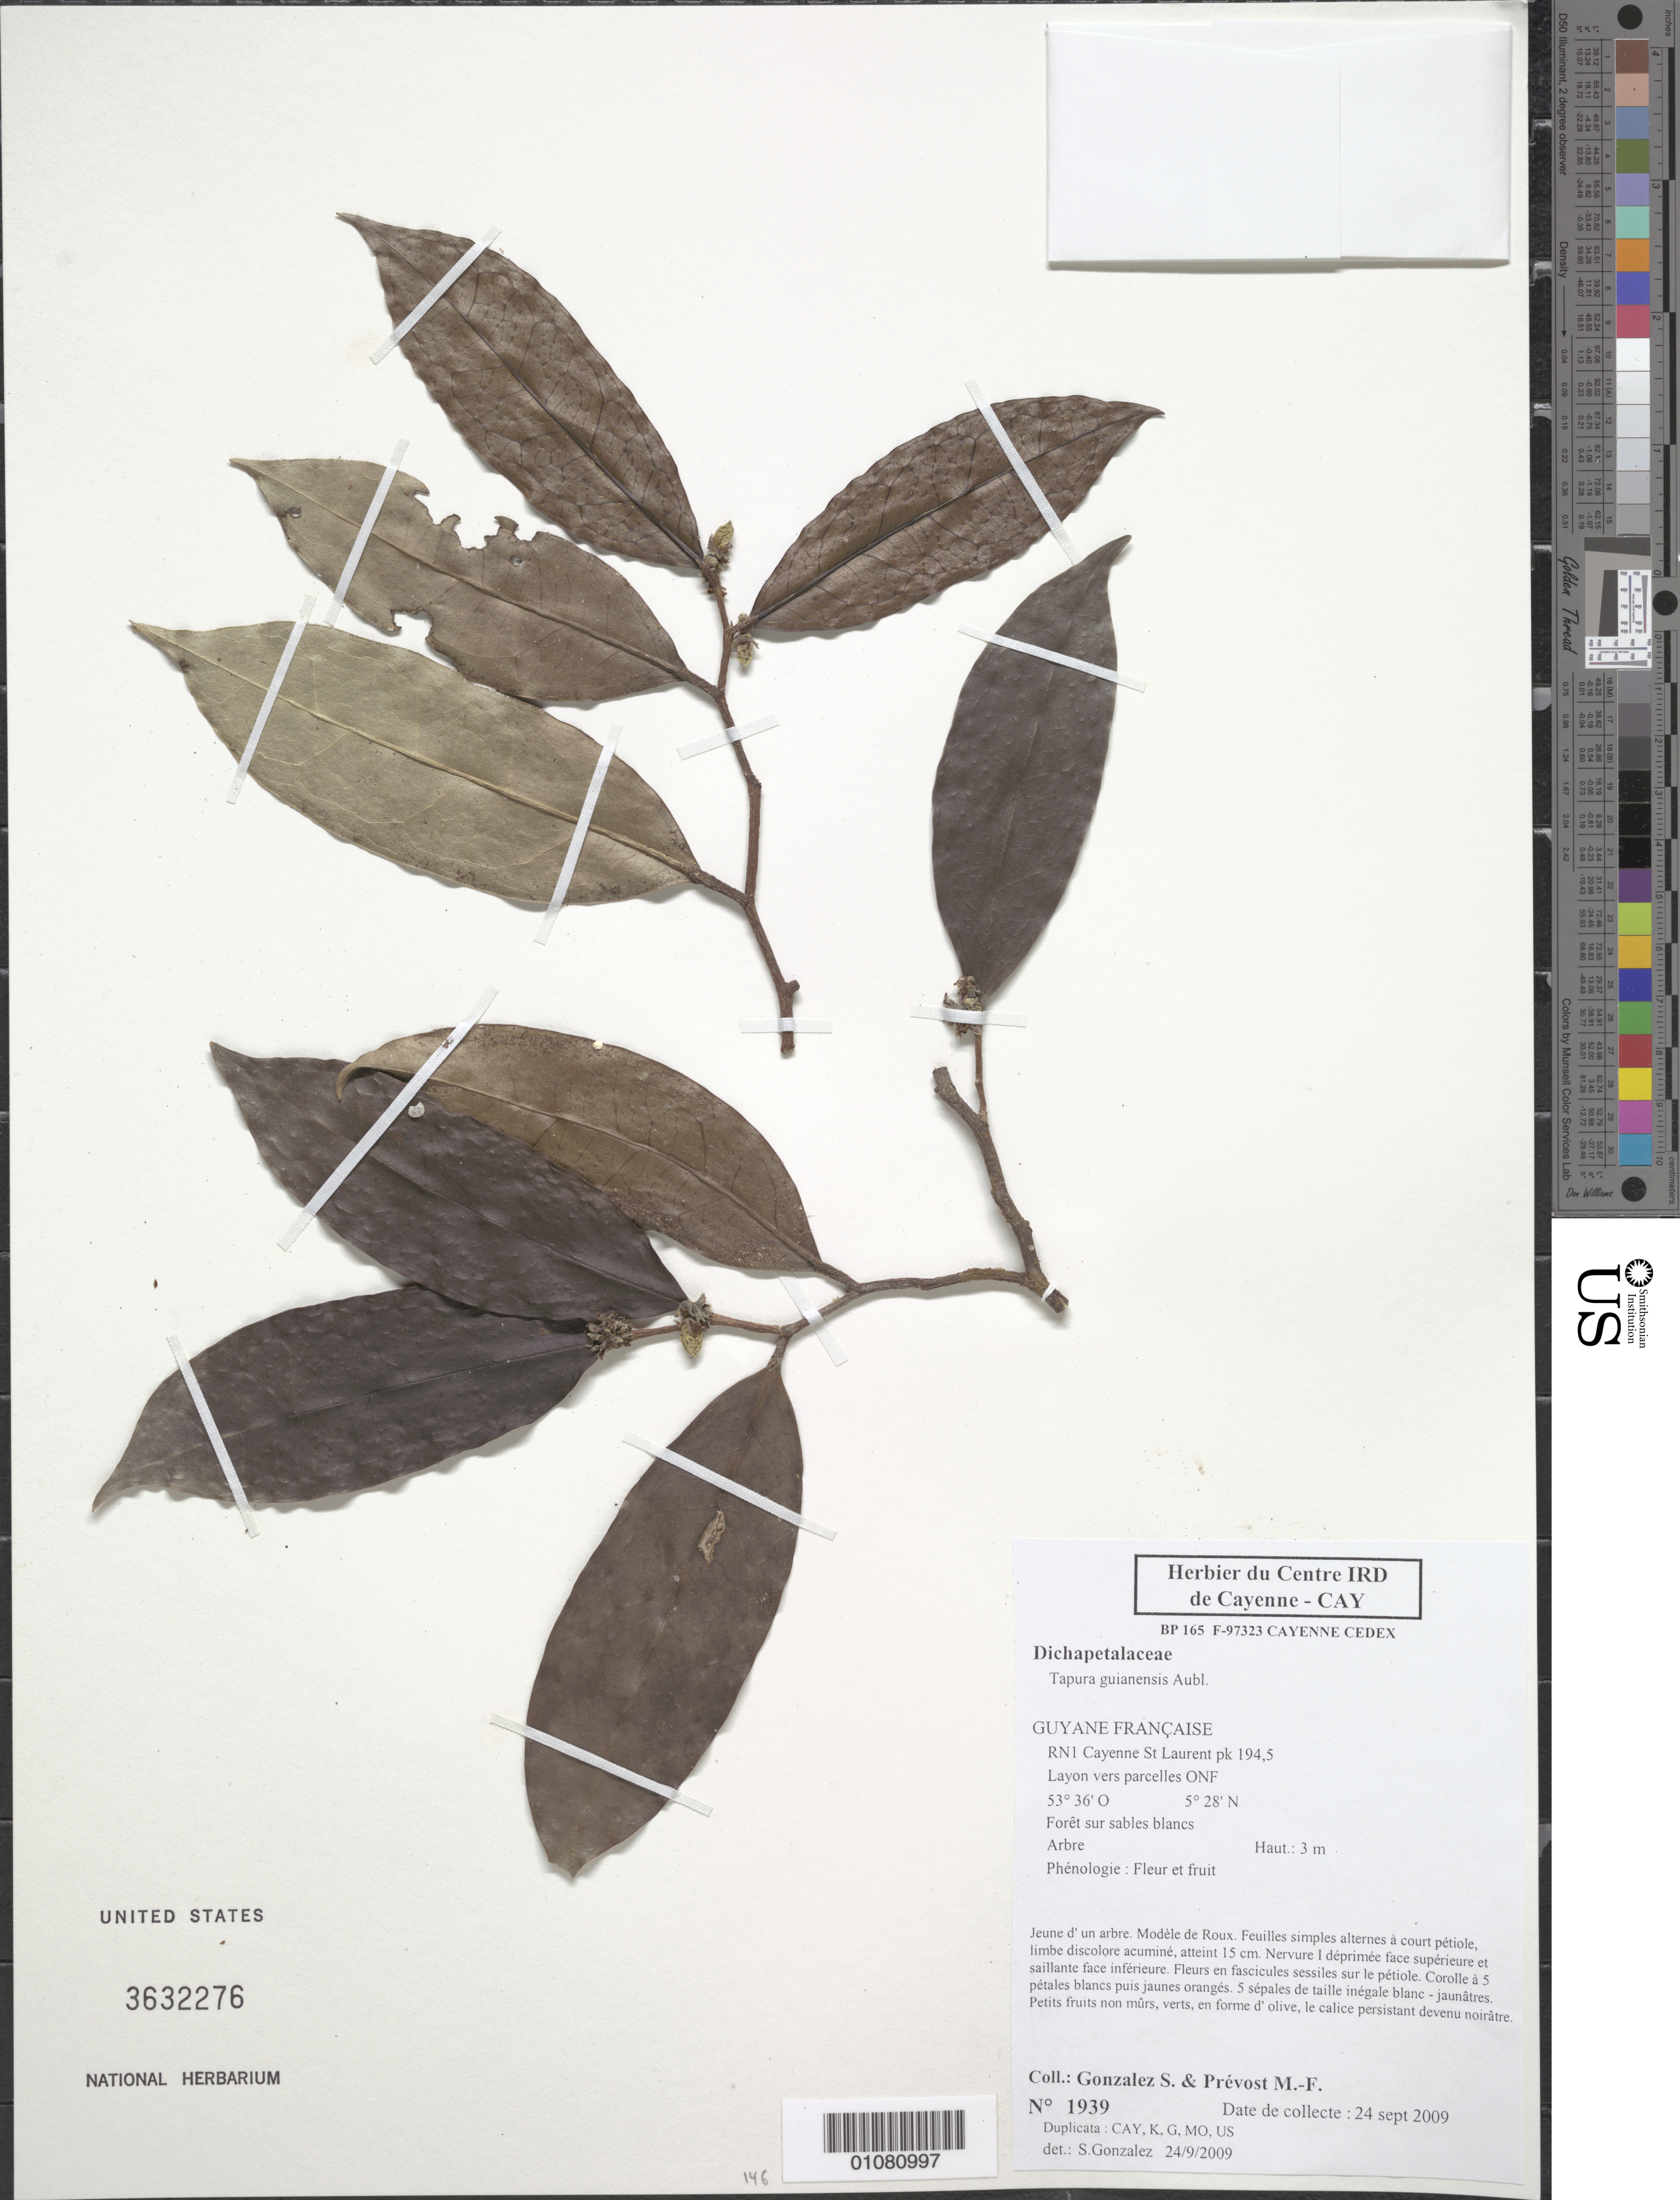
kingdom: Plantae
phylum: Tracheophyta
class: Magnoliopsida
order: Malpighiales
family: Dichapetalaceae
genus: Tapura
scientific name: Tapura guianensis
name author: Aubl.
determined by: Gonzalez, Sophie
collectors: S. Gonzalez & M.-F. Prévost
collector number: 1939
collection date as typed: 24-Sep-09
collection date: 2009-09-24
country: French Guiana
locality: Cayenne - St. Laurent RN1 pk 194.5, debut layon vers parcelles ONF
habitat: Foret sur sables blancs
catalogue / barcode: US 3632276